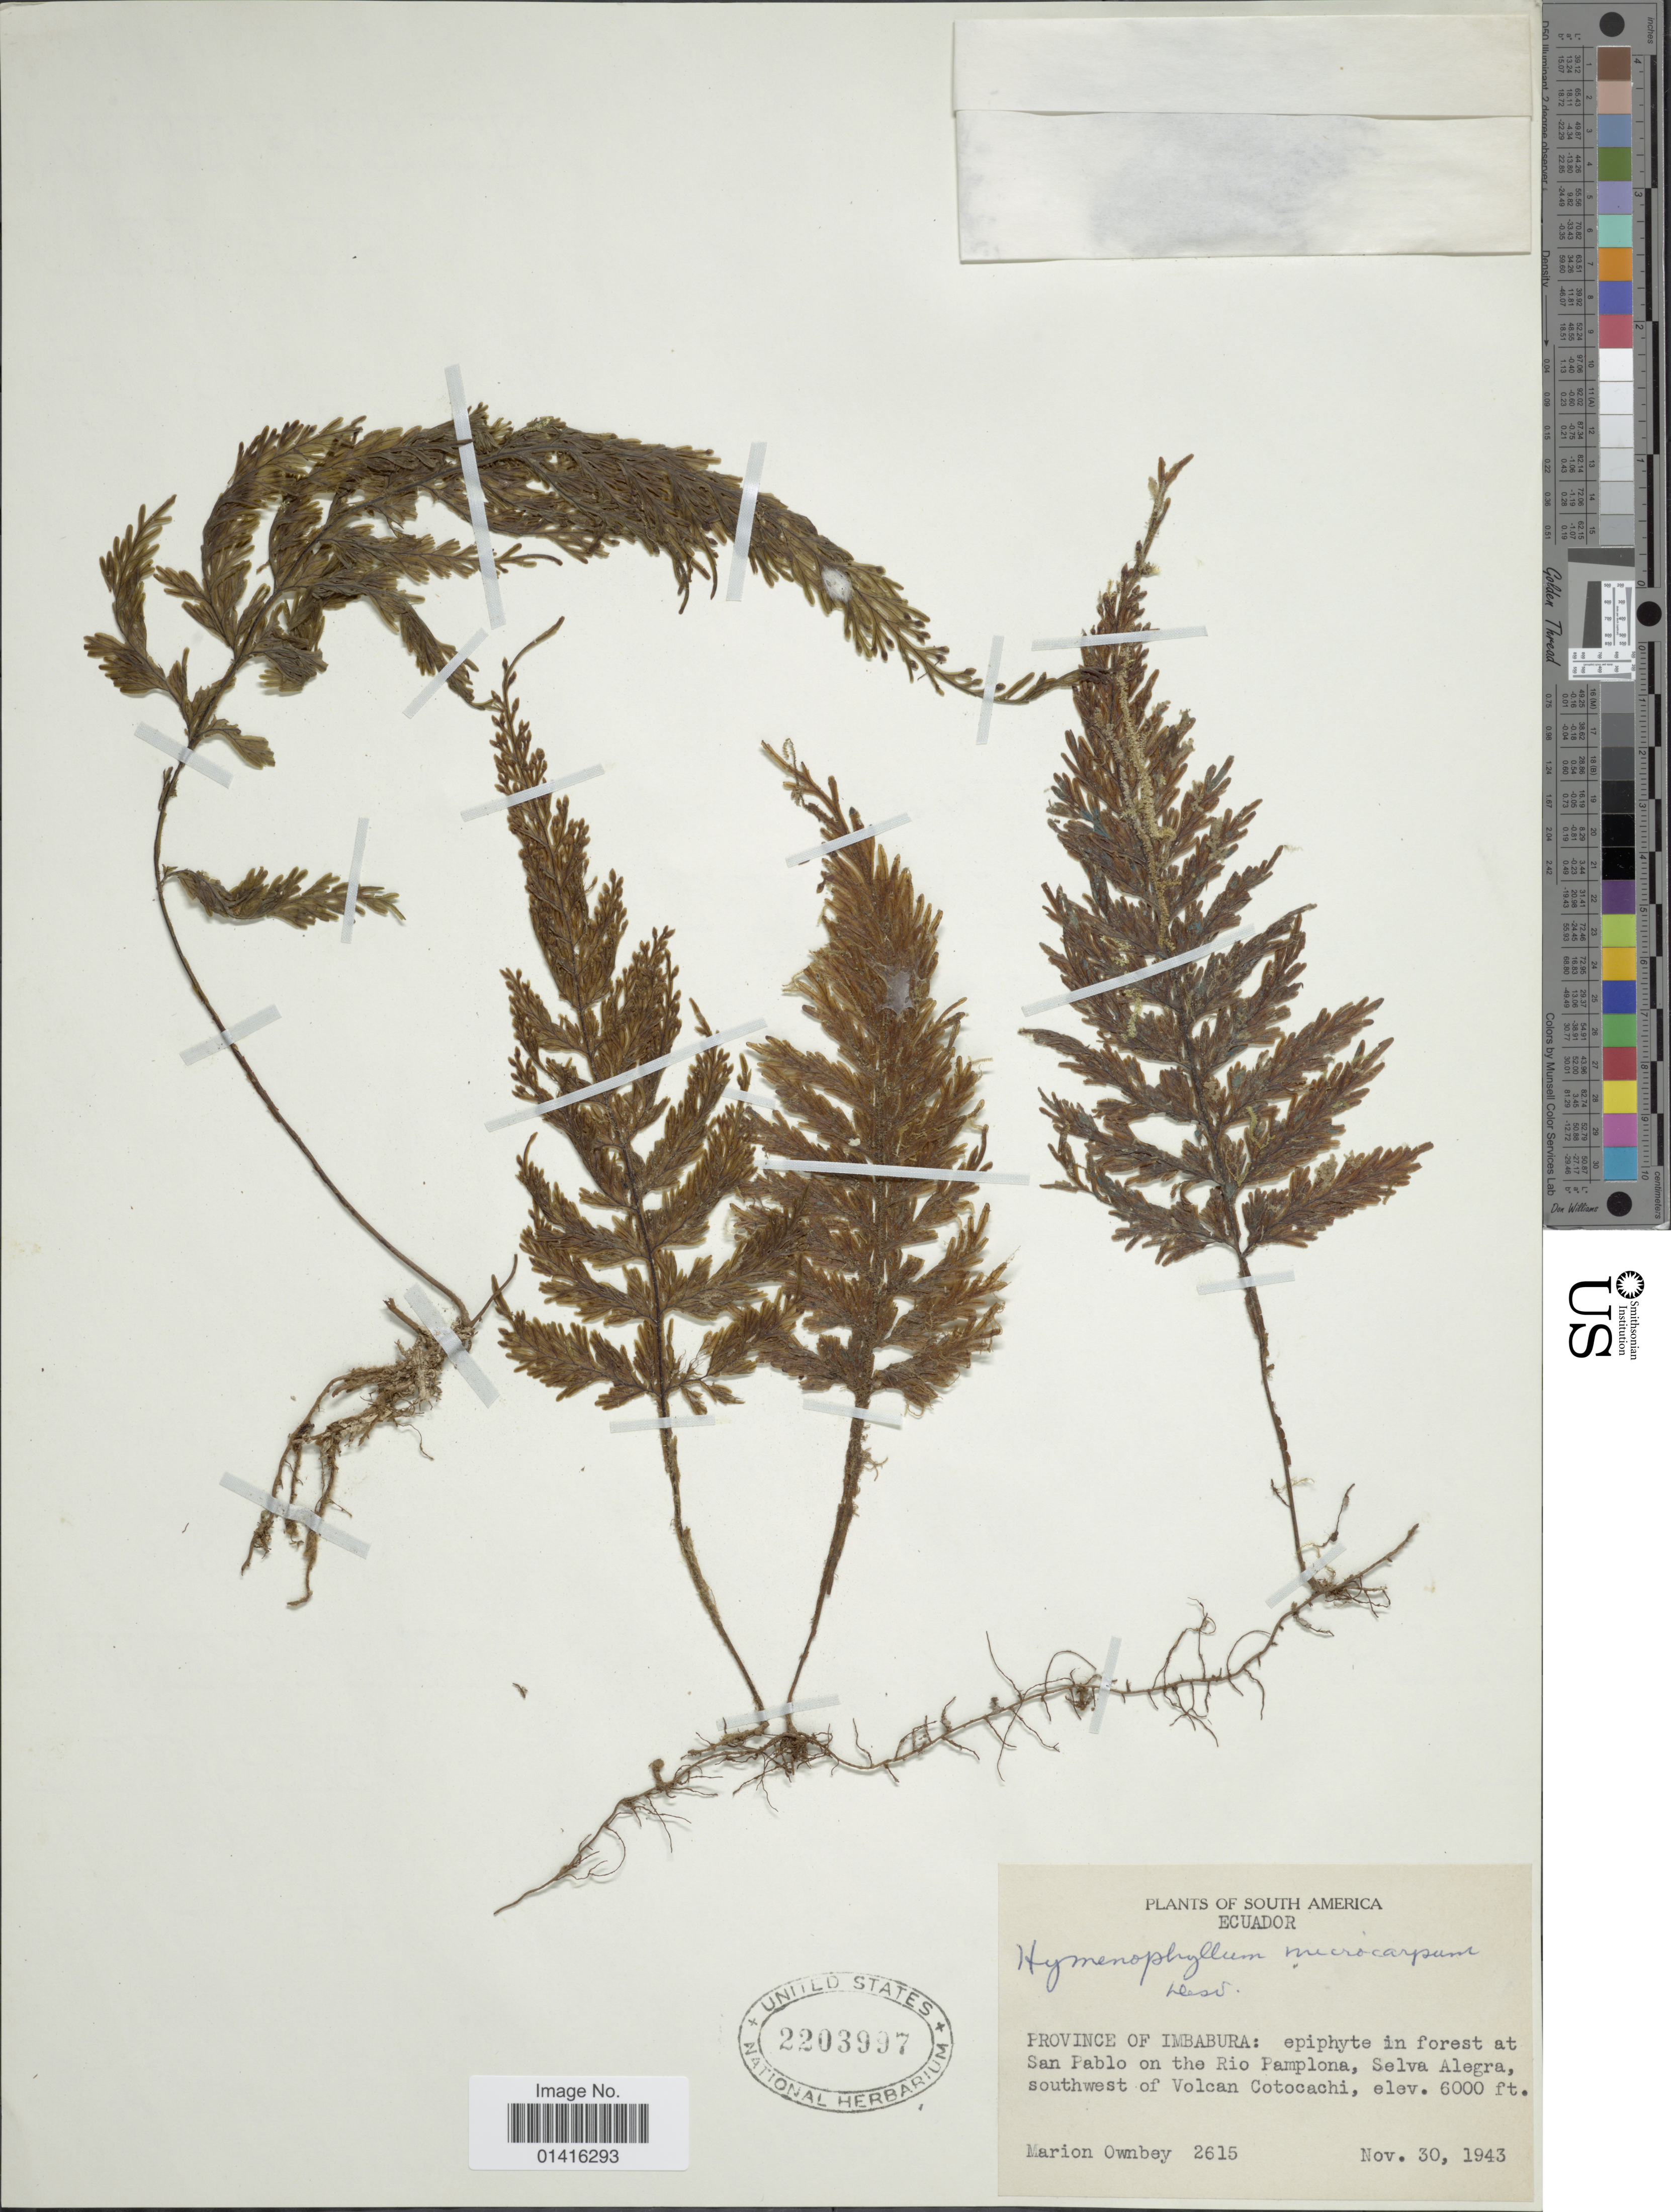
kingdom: Plantae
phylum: Tracheophyta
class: Polypodiopsida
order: Hymenophyllales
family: Hymenophyllaceae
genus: Hymenophyllum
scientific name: Hymenophyllum microcarpum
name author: (Desv.) Lellinger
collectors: F. M. Ownbey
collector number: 2615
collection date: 1943-11-30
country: Ecuador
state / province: Imbabura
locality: Epiphyte in forest at San Pablo on the Rio Pamplona, Selva Alegra, southwest of Volcan Cotocachi.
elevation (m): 1829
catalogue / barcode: US 2203997